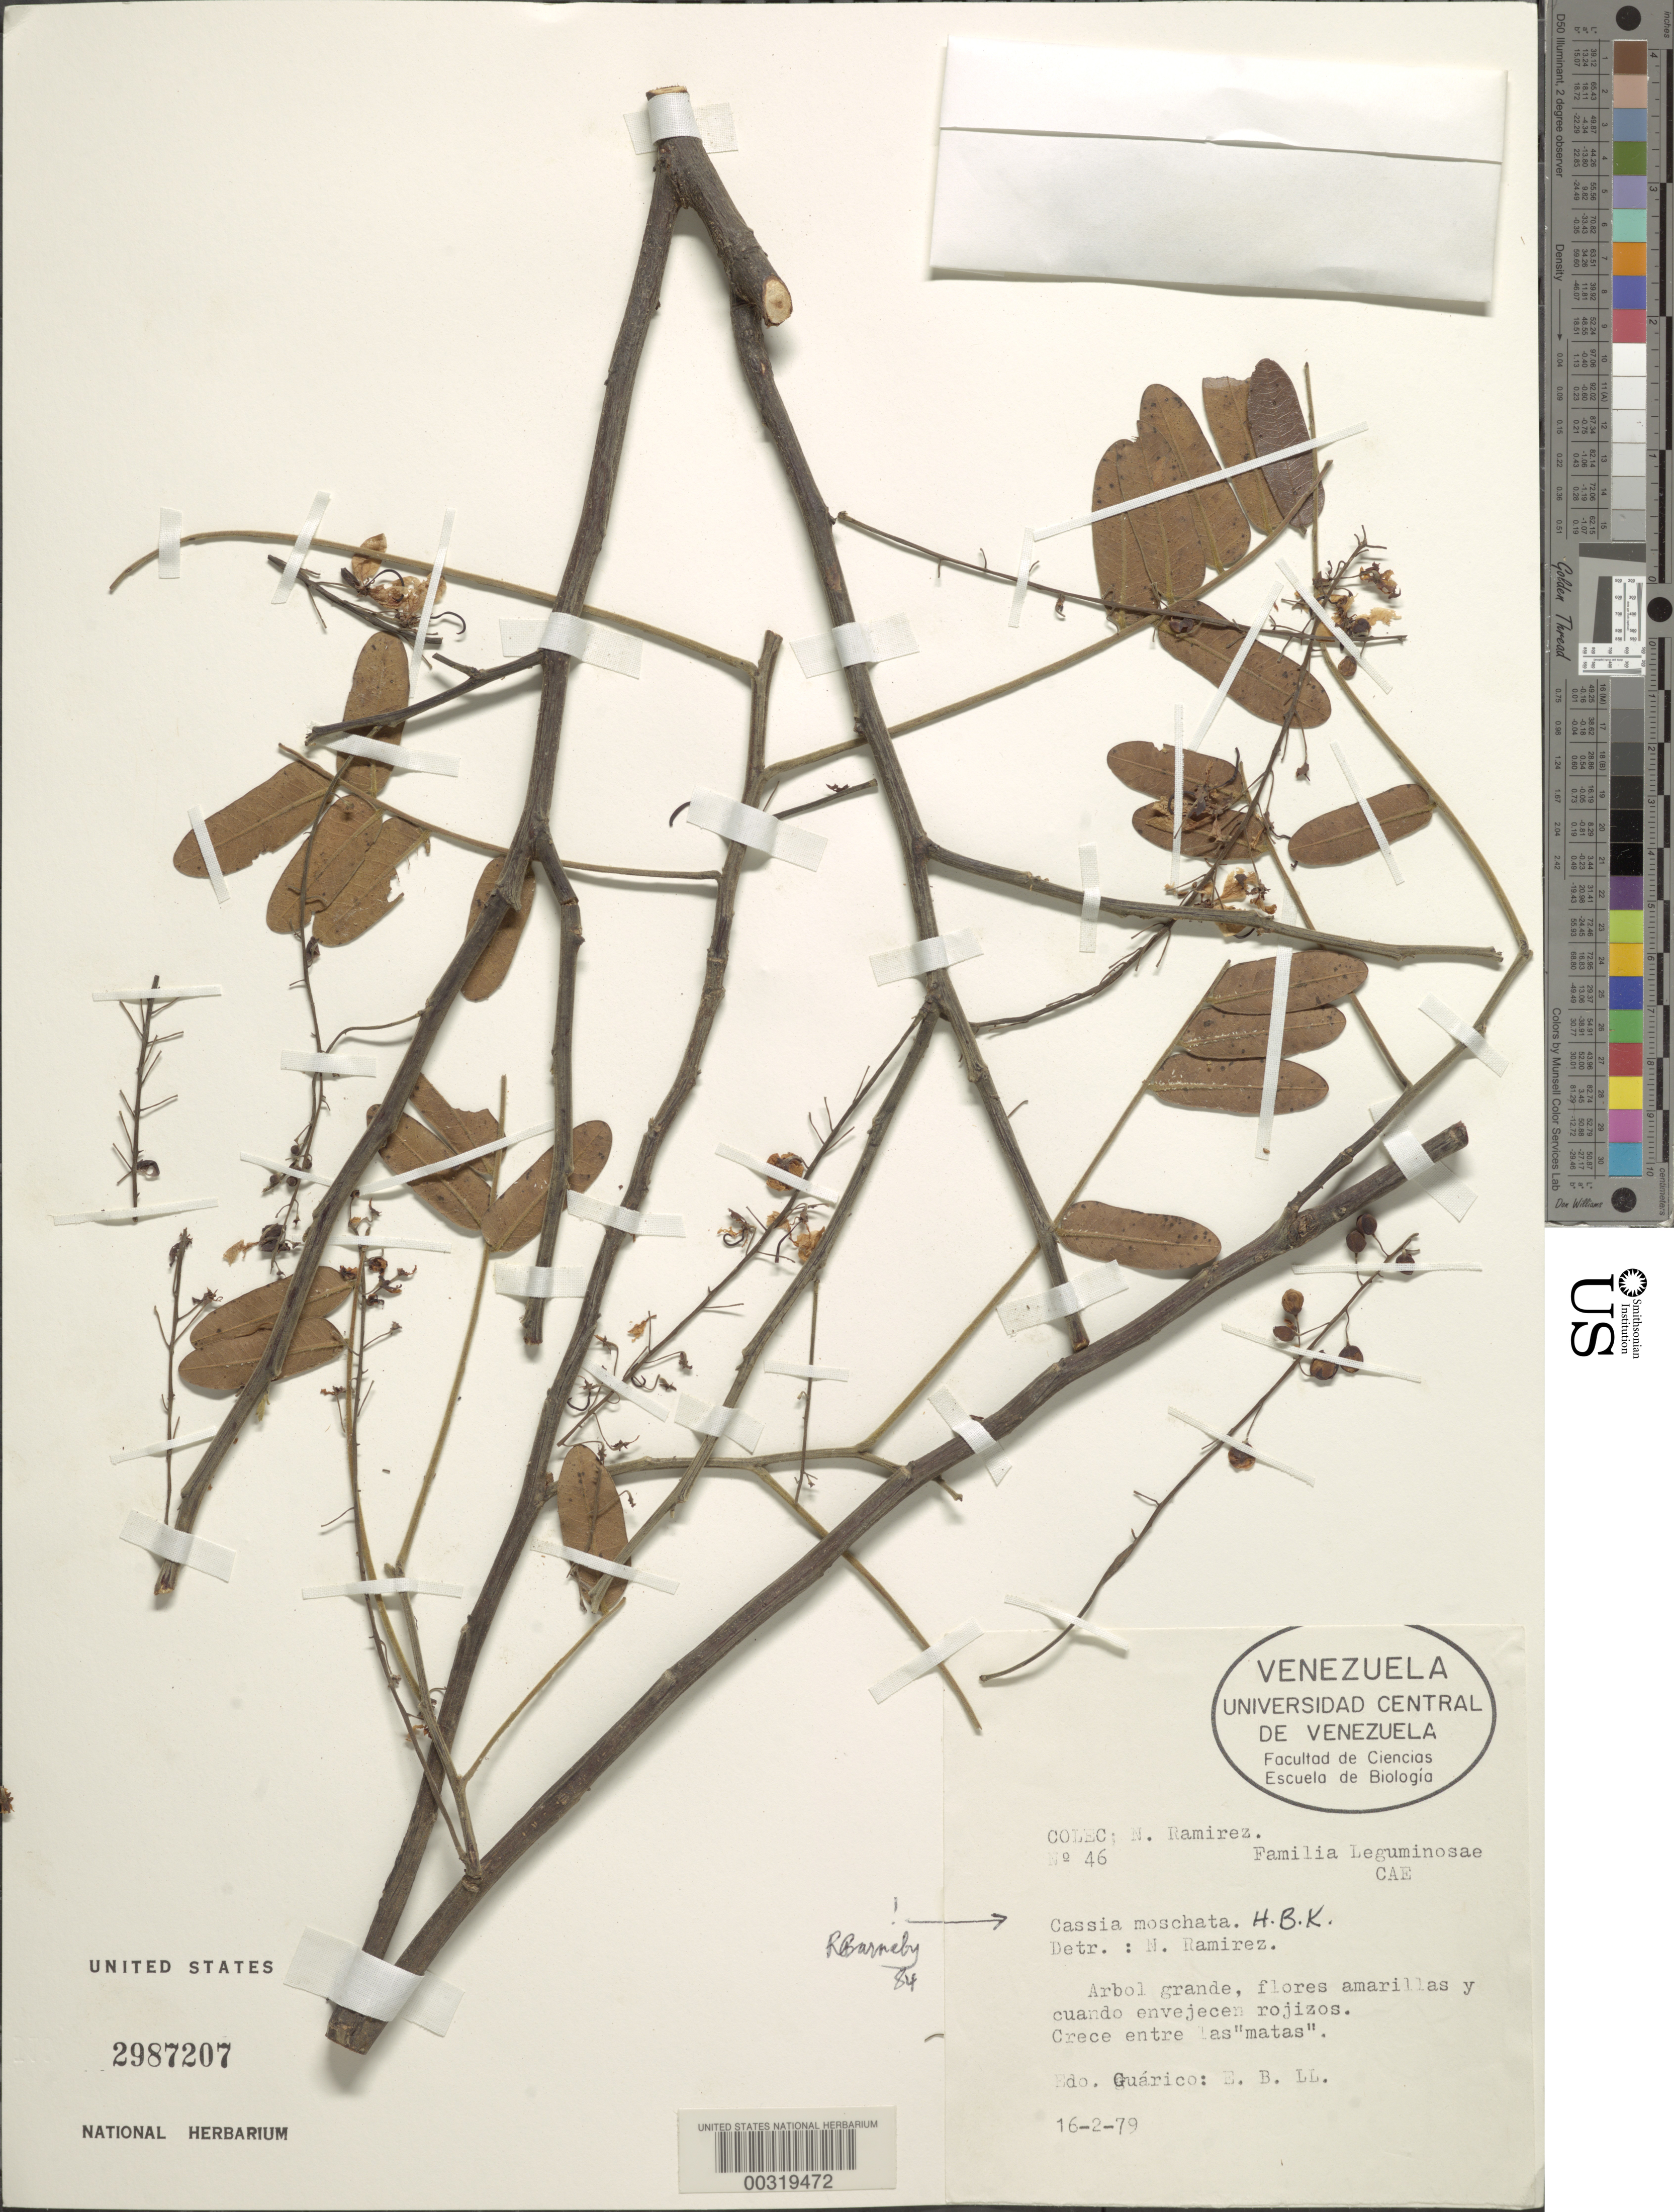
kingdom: Plantae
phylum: Tracheophyta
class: Magnoliopsida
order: Fabales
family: Fabaceae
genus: Cassia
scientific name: Cassia moschata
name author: Kunth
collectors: N. Ramírez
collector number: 46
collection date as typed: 16 Feb 1979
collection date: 1979-02-16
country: Venezuela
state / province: Guárico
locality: Crece between the "matas"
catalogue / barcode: US 2987207